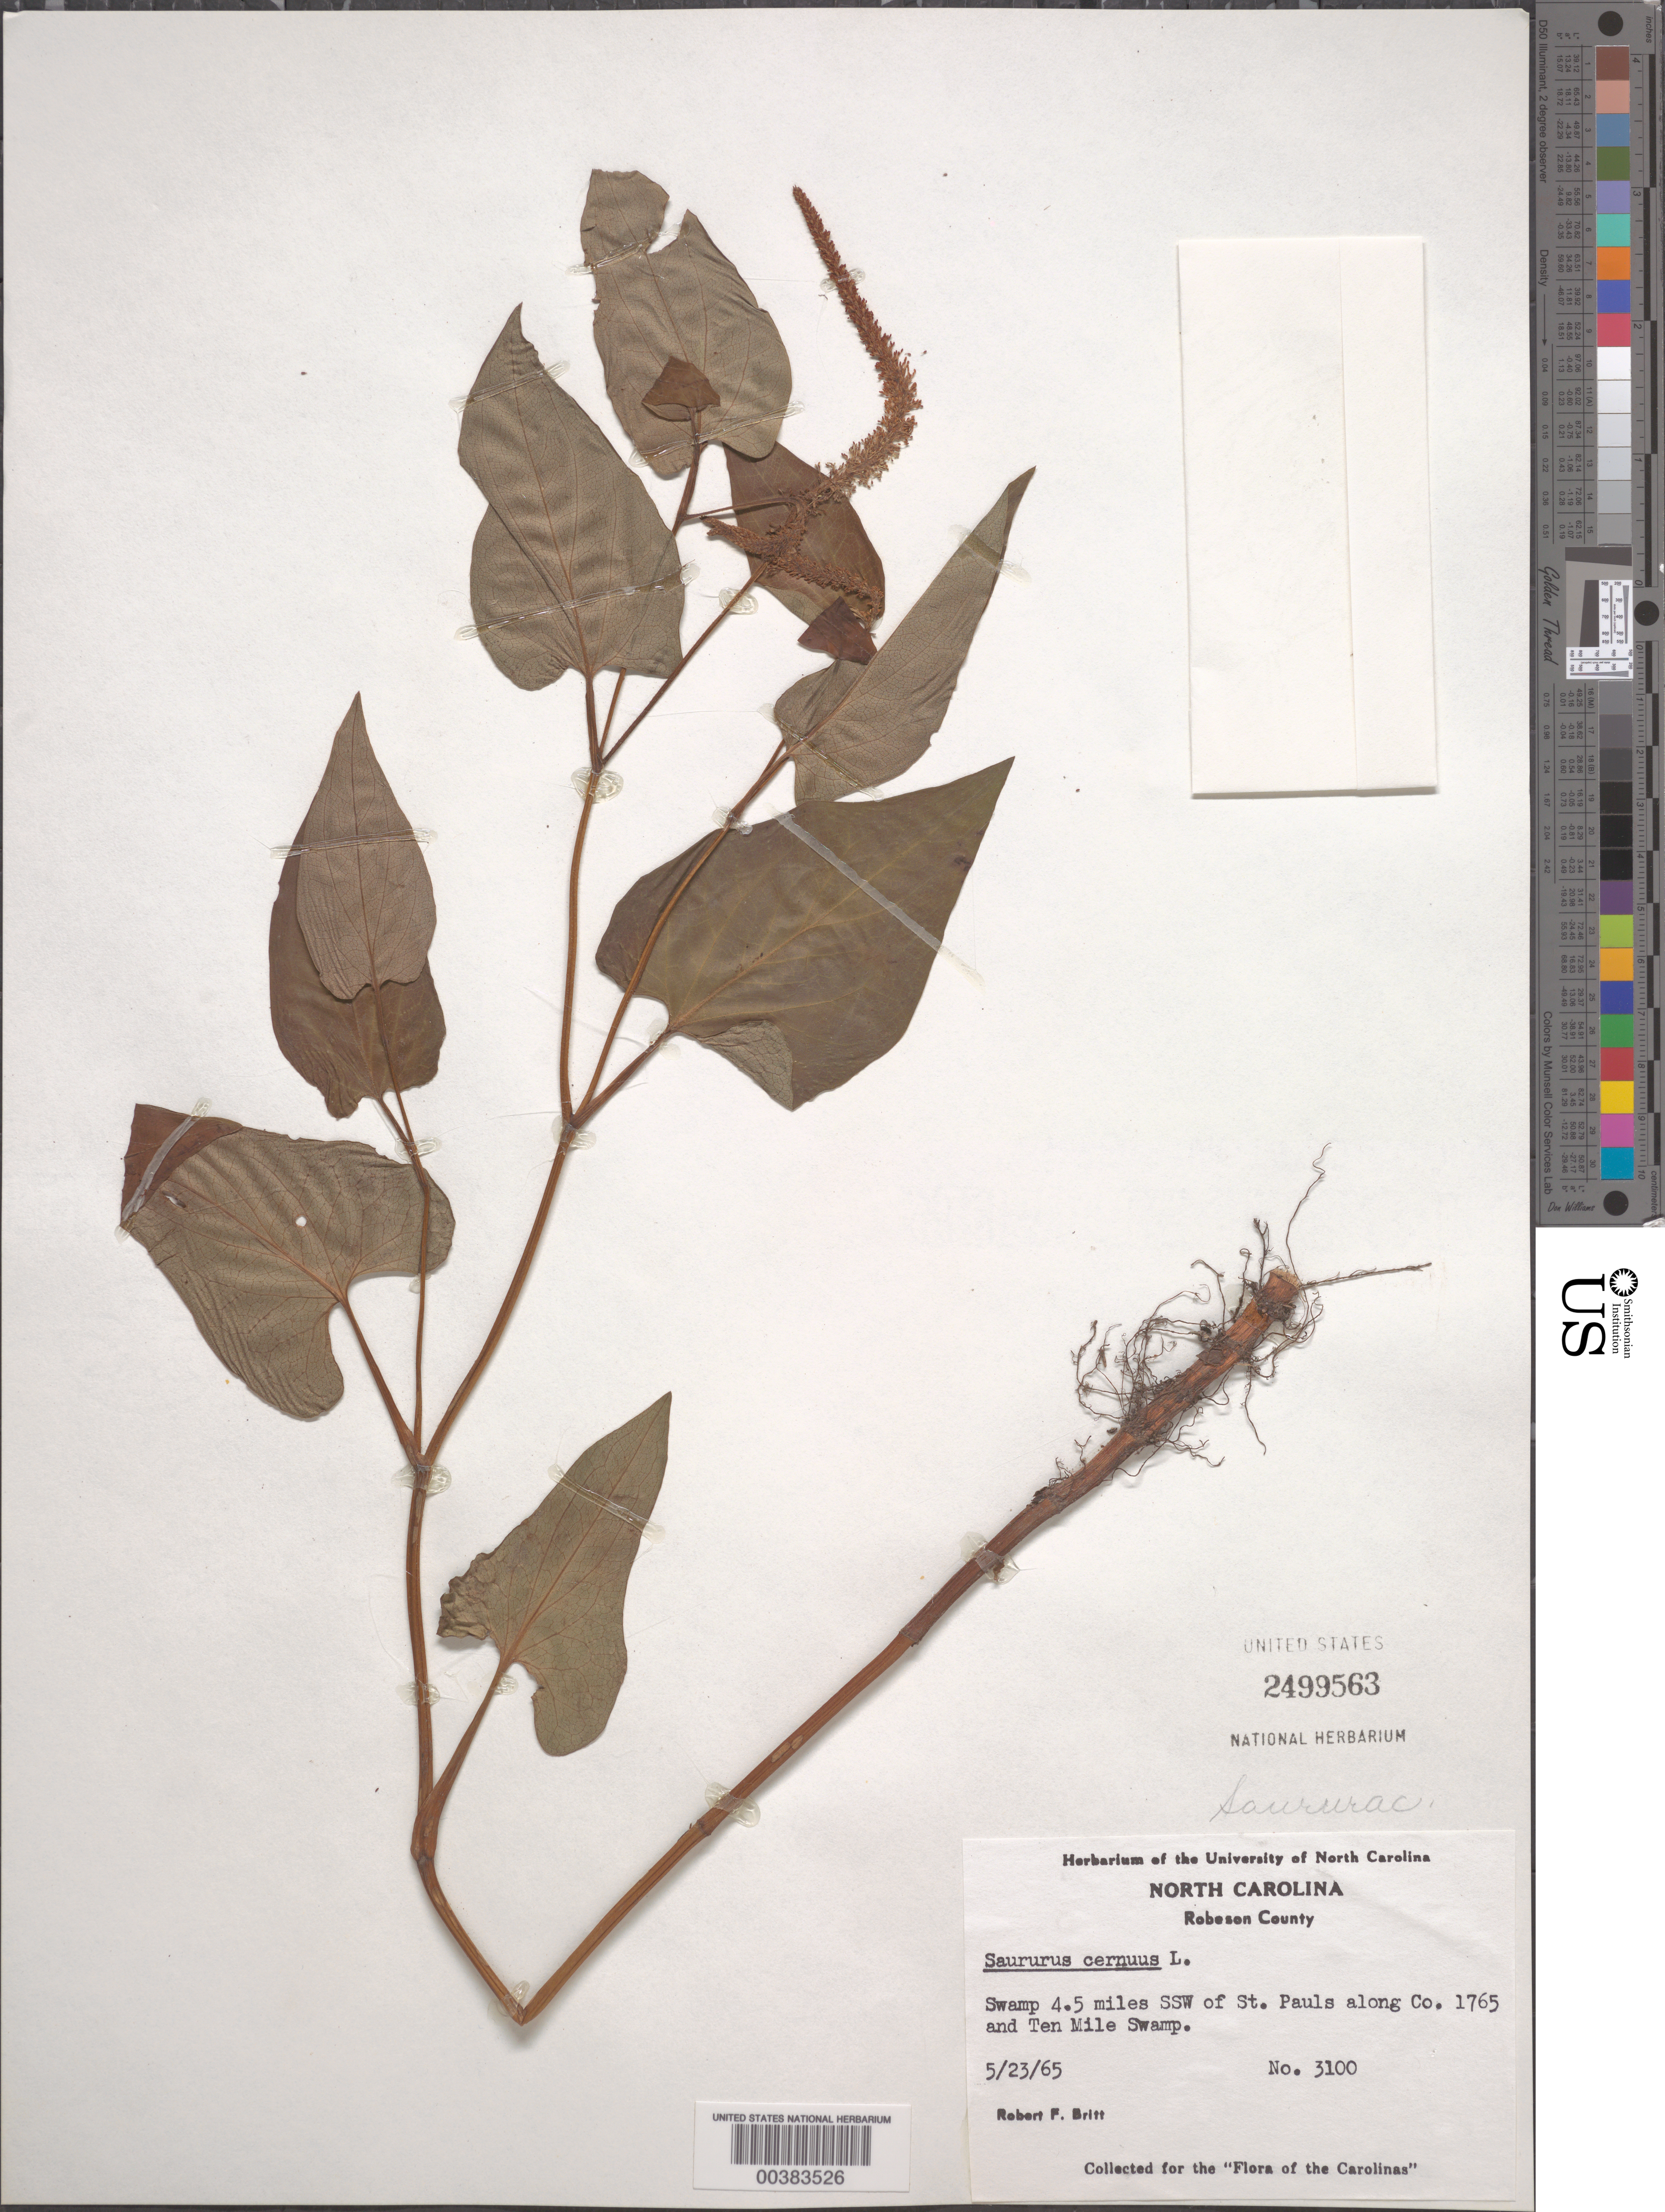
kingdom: Plantae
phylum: Tracheophyta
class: Magnoliopsida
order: Piperales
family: Saururaceae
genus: Saururus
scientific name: Saururus cernuus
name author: L.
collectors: R. Britt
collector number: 3100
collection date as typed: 23 May 1965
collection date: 1965-05-23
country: United States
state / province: North Carolina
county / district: Robeson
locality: SSW of St. Pauls along ten mile swamp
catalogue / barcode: US 2499563